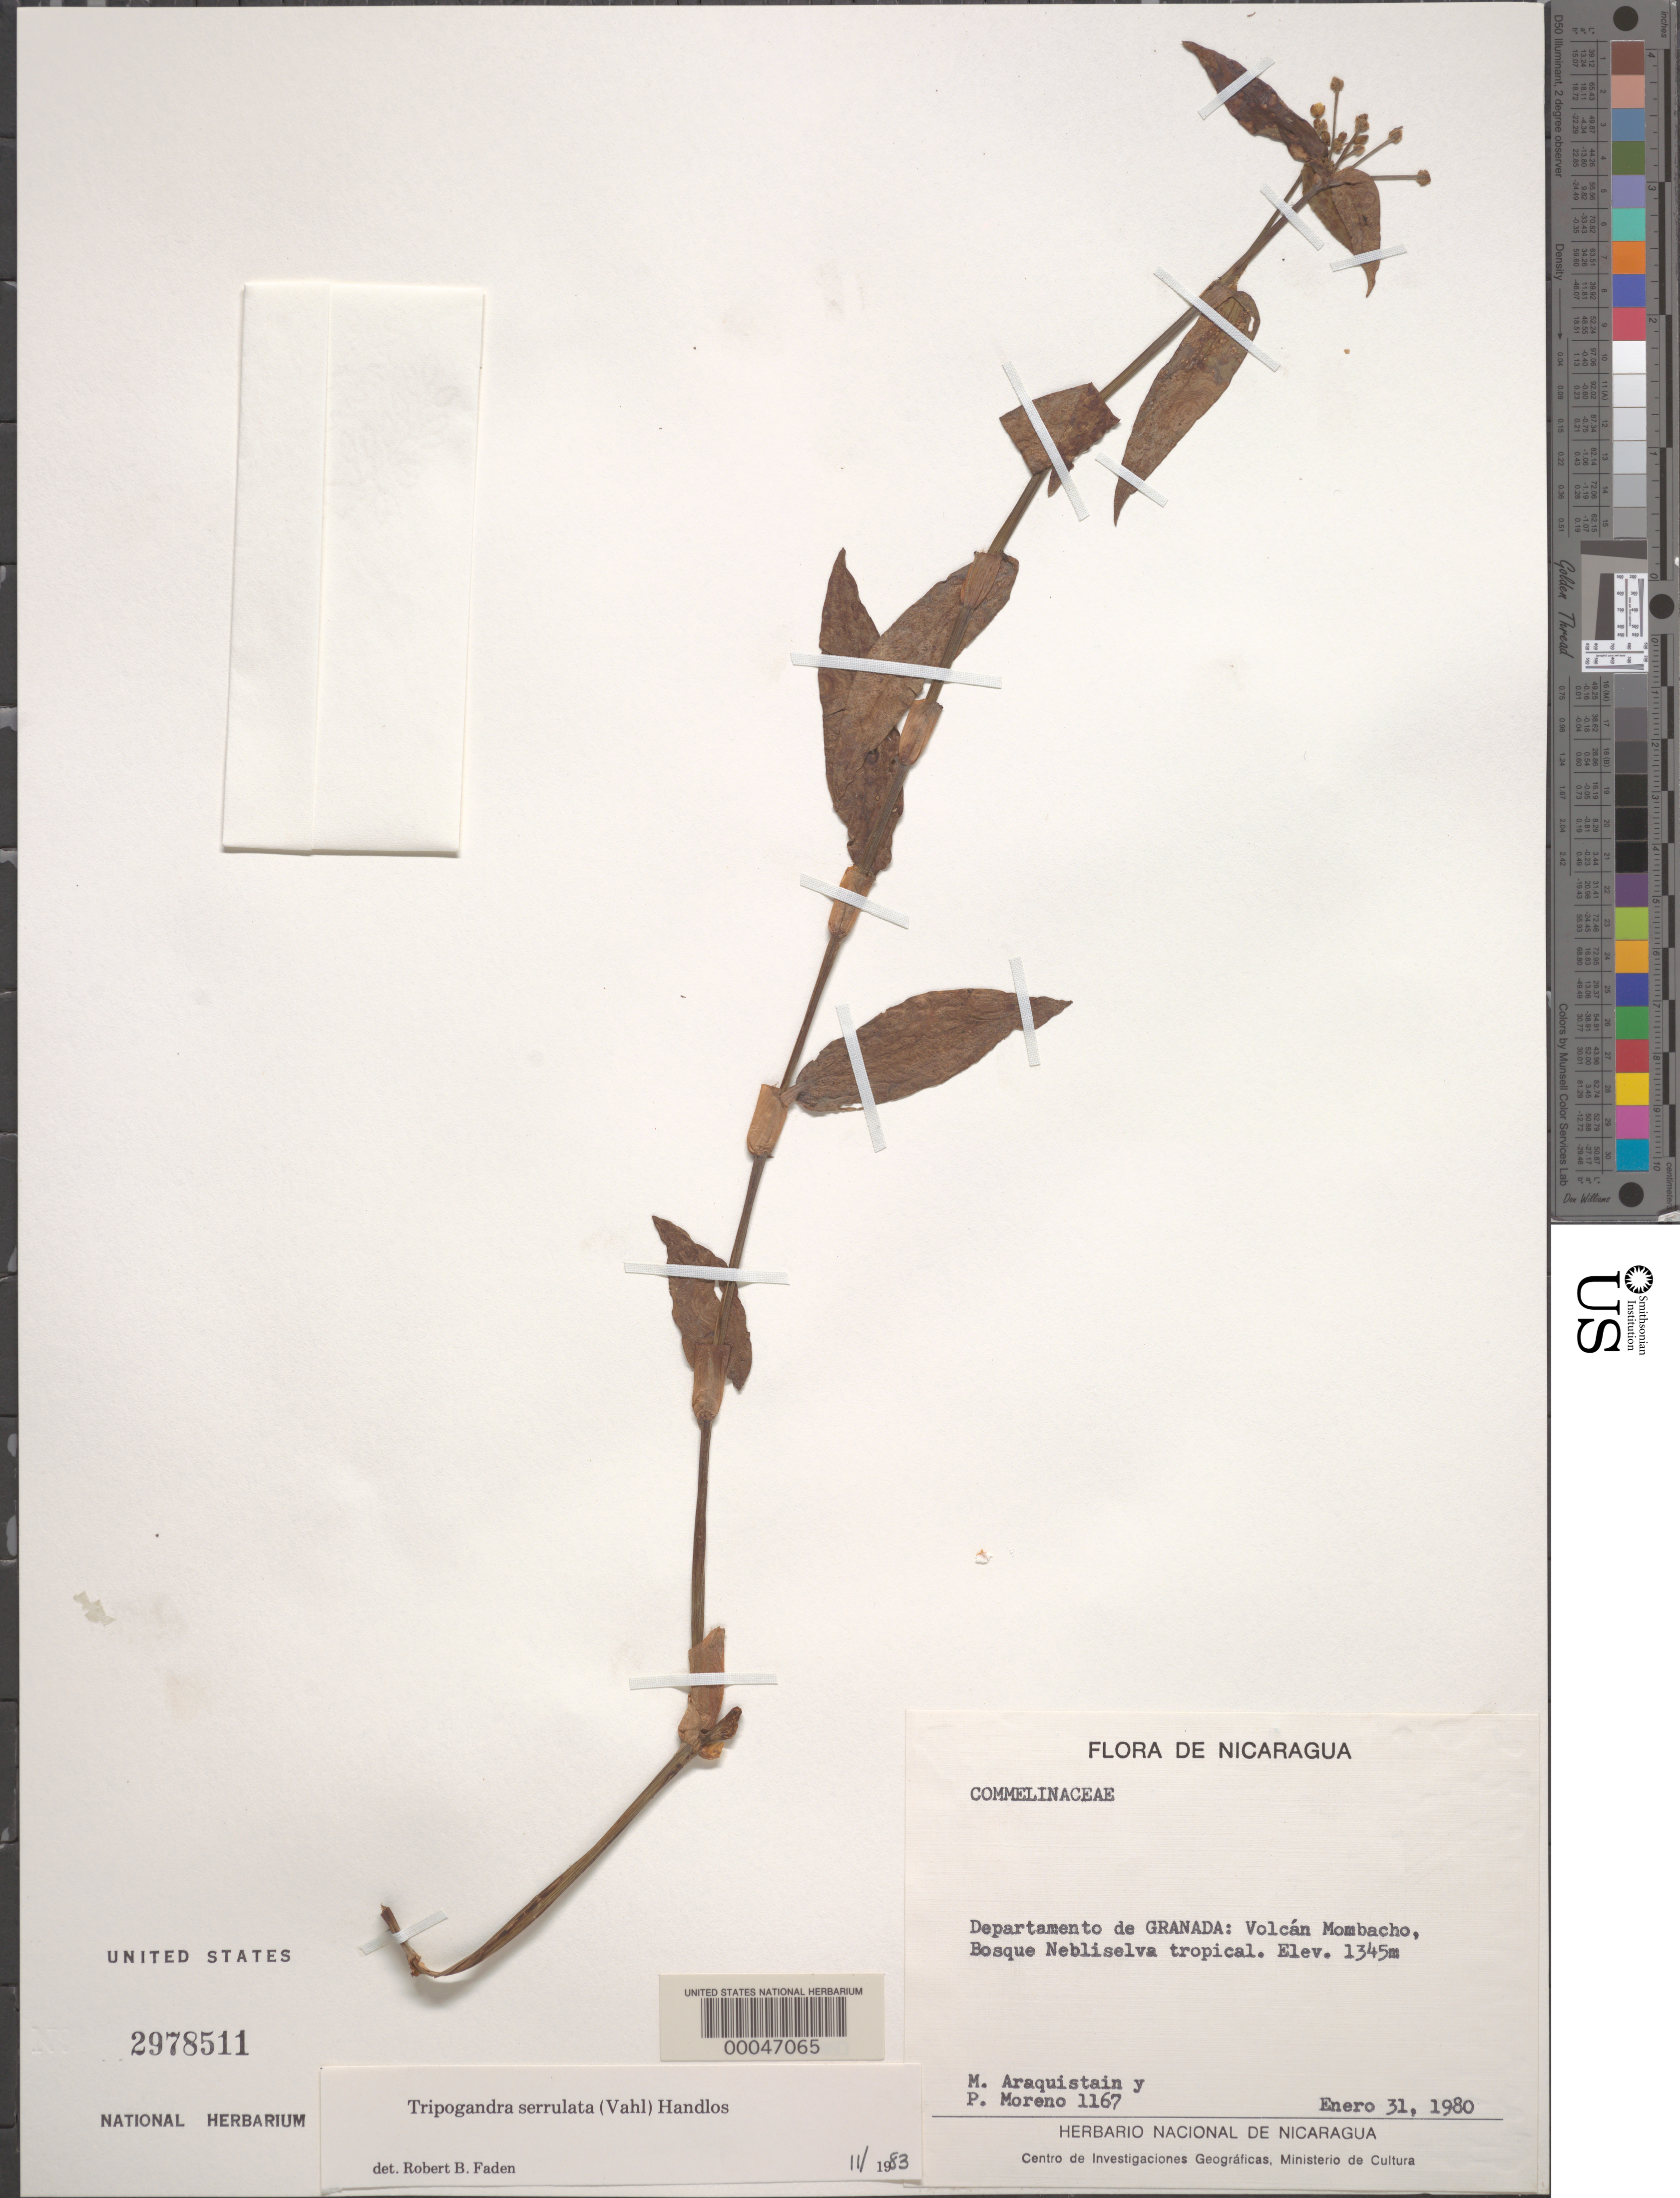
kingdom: Plantae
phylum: Tracheophyta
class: Liliopsida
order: Commelinales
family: Commelinaceae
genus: Tripogandra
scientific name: Tripogandra serrulata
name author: (Vahl) Handlos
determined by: Faden, Robert B., (US), Smithsonian Institution - National Museum of Natural History (UNITED STATES)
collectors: M. Araquistain & P. Moreno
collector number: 1167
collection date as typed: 31 Jan 1980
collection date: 1980-01-31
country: Nicaragua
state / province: Granada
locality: Volcan mombacho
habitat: Tropical forest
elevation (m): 1345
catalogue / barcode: US 2978511